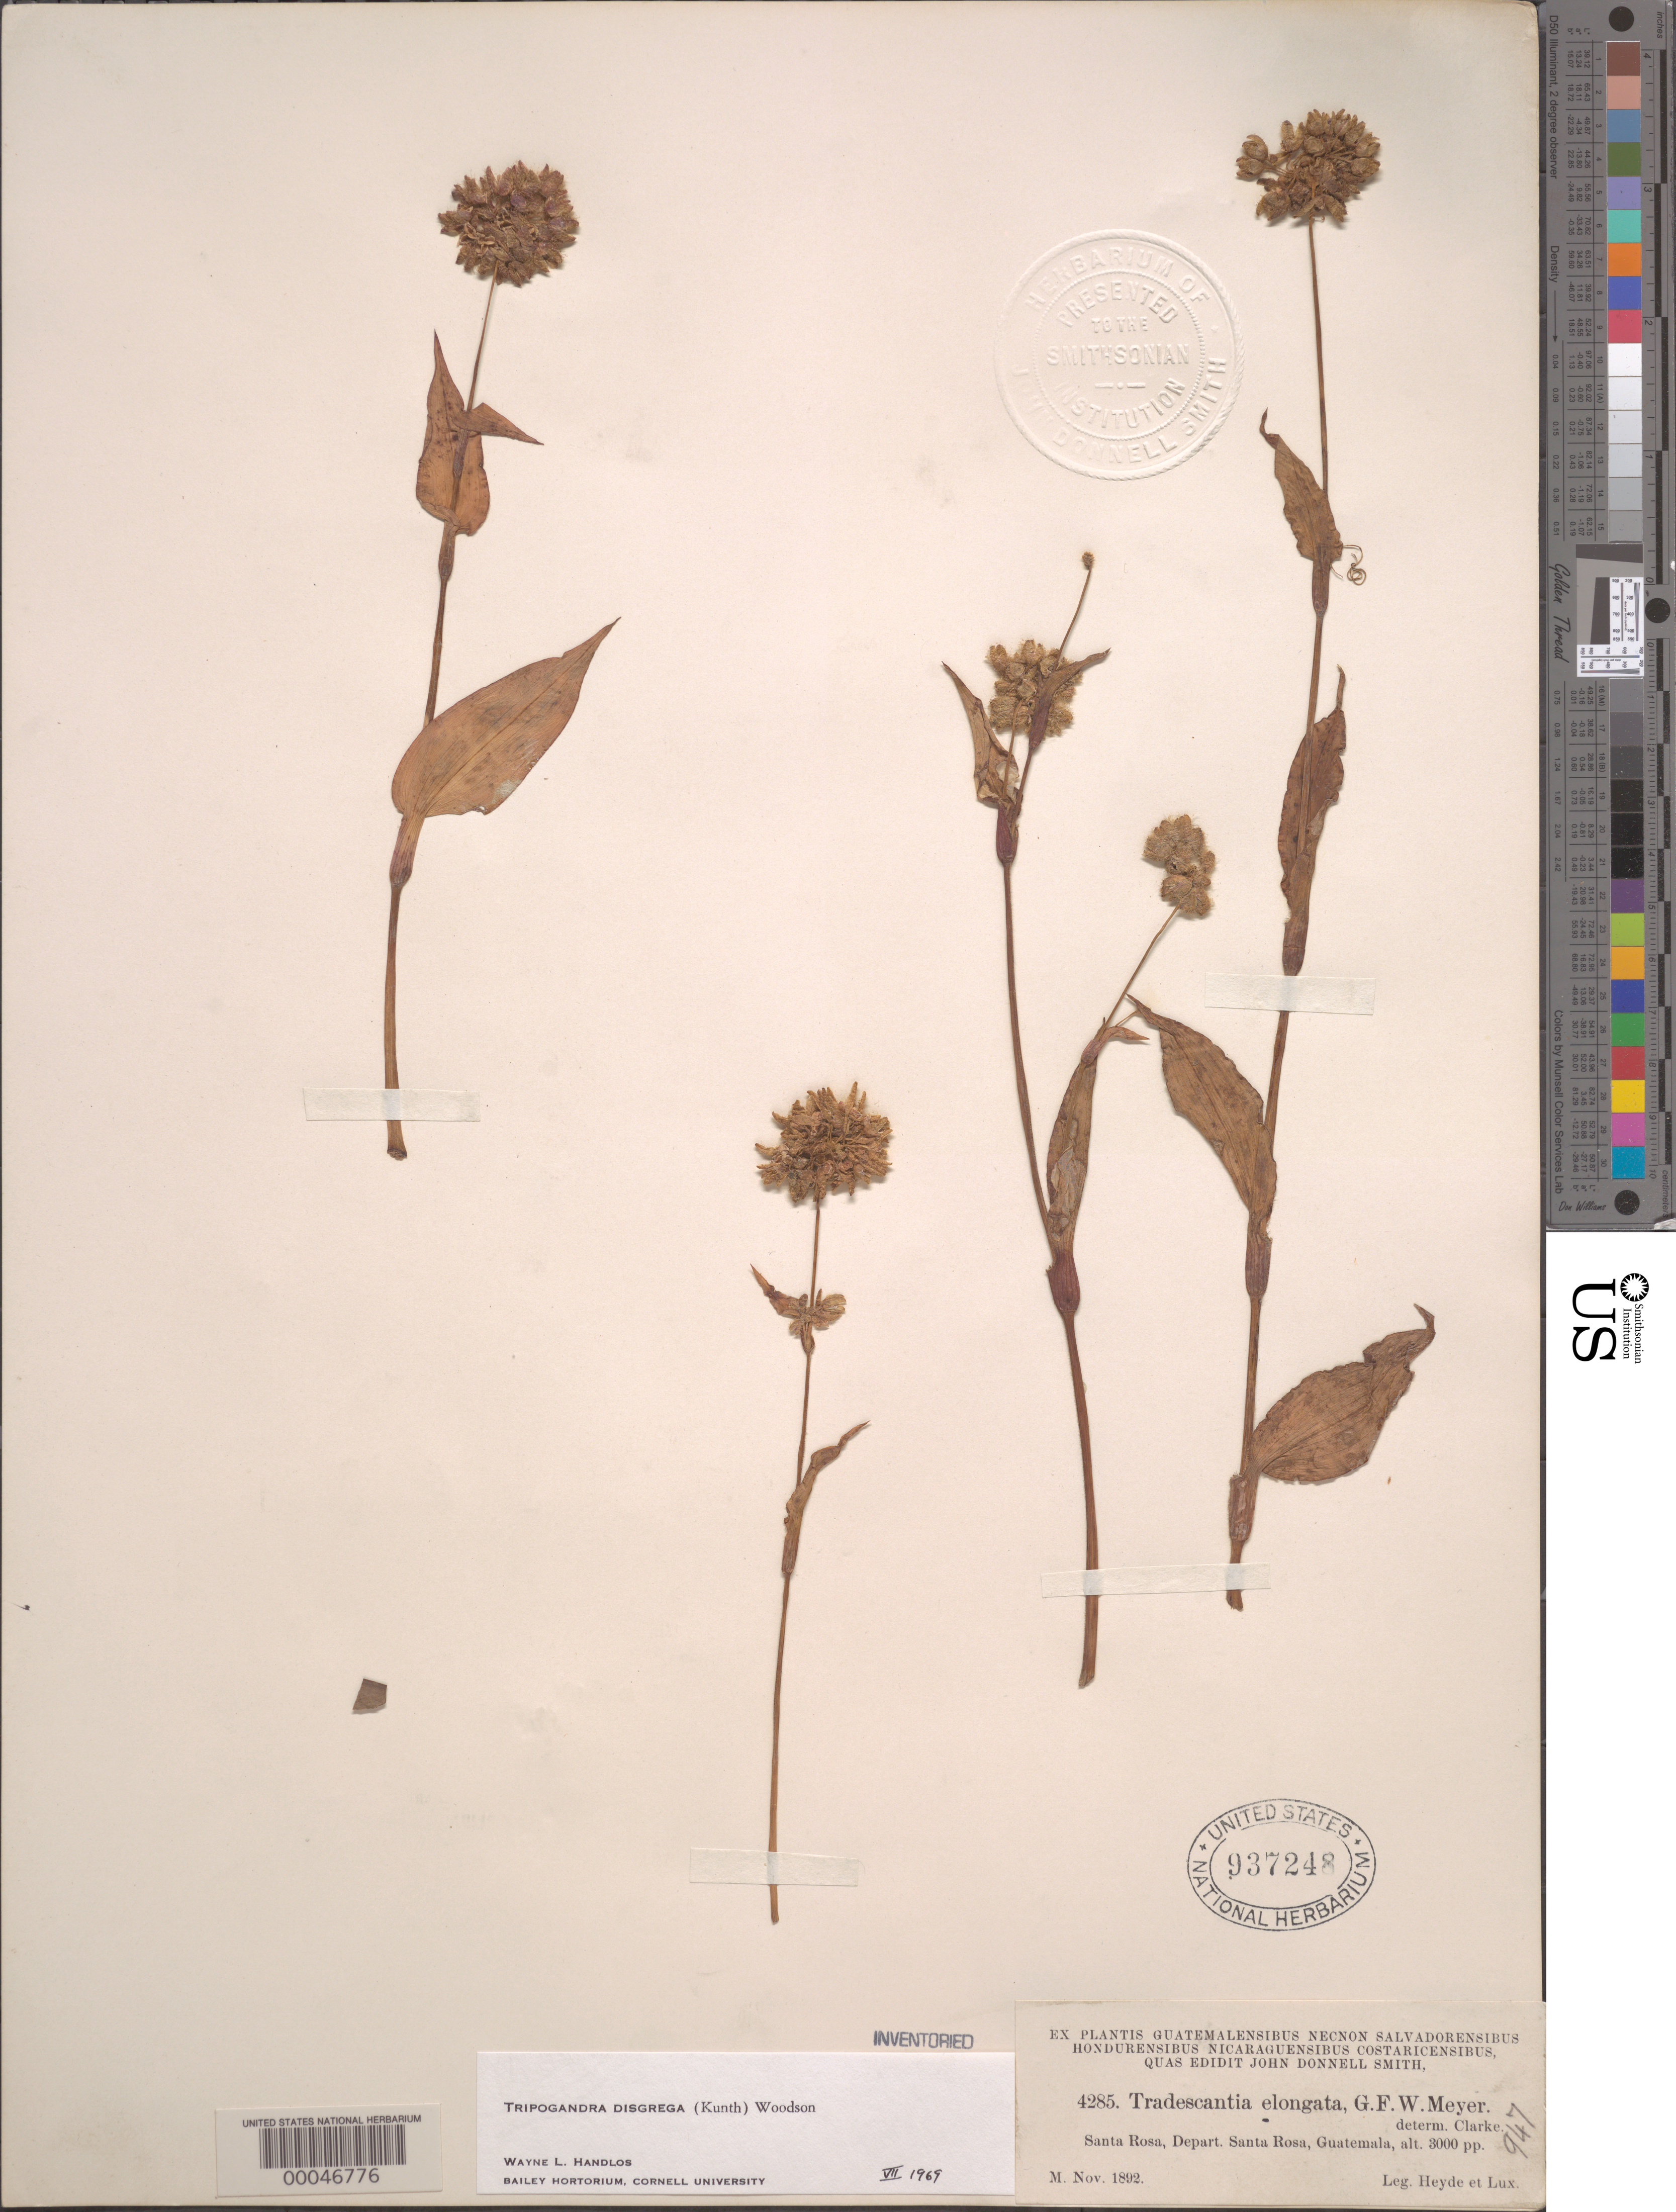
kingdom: Plantae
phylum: Tracheophyta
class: Liliopsida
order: Commelinales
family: Commelinaceae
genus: Tripogandra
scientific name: Tripogandra disgrega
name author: (Kunth) Woodson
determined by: Handlos, W. L.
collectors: E. T. Heyde & E. Lux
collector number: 4285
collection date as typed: Nov 1892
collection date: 1892-11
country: Guatemala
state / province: Santa Rosa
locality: Santa Rosa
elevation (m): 915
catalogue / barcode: US 937248